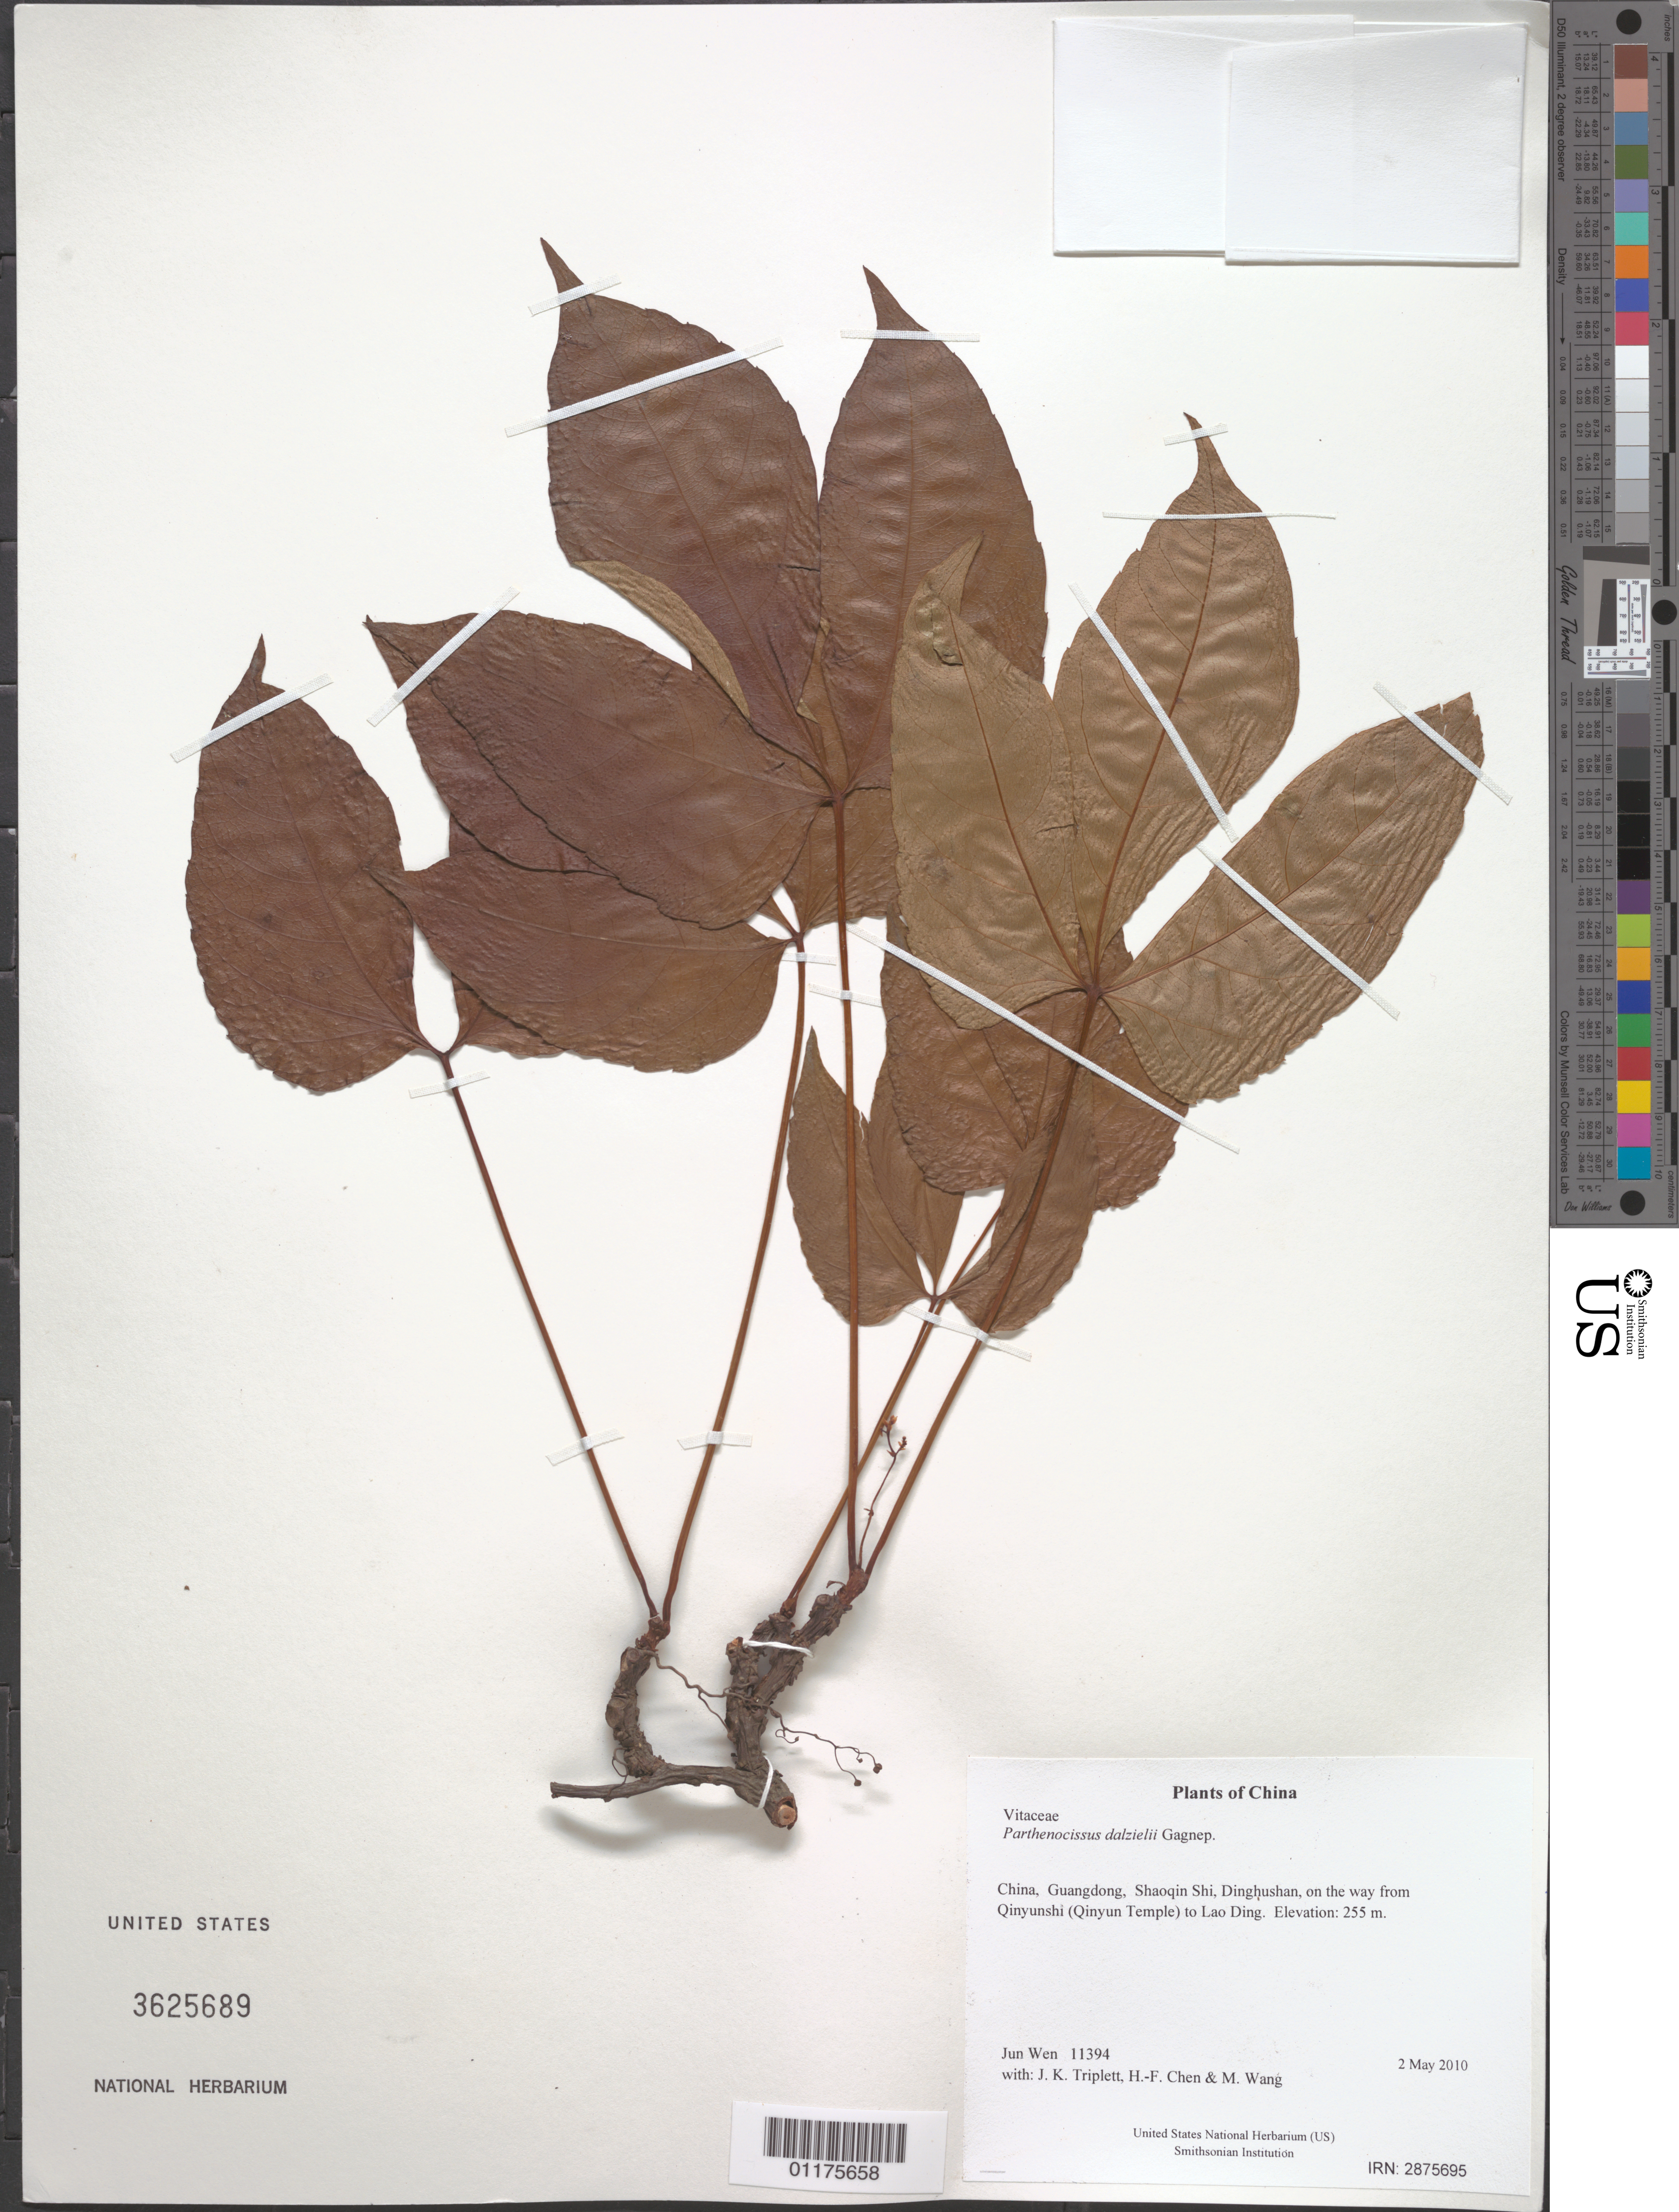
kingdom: Plantae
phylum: Tracheophyta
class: Magnoliopsida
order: Vitales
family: Vitaceae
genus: Parthenocissus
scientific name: Parthenocissus dalzielii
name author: Gagnep.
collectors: J. Wen, J. K. Triplett, H.-F. Chen & M. Wang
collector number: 11394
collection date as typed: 2 May 2010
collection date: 2010-05-02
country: China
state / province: Guangdong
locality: Shaoqin Shi, Dinghushan, on the way from Qinyunshi (Qinyun Temple) to Lao Ding.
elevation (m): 255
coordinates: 23 09.575 N, 112 31.817 E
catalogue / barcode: US 3625689